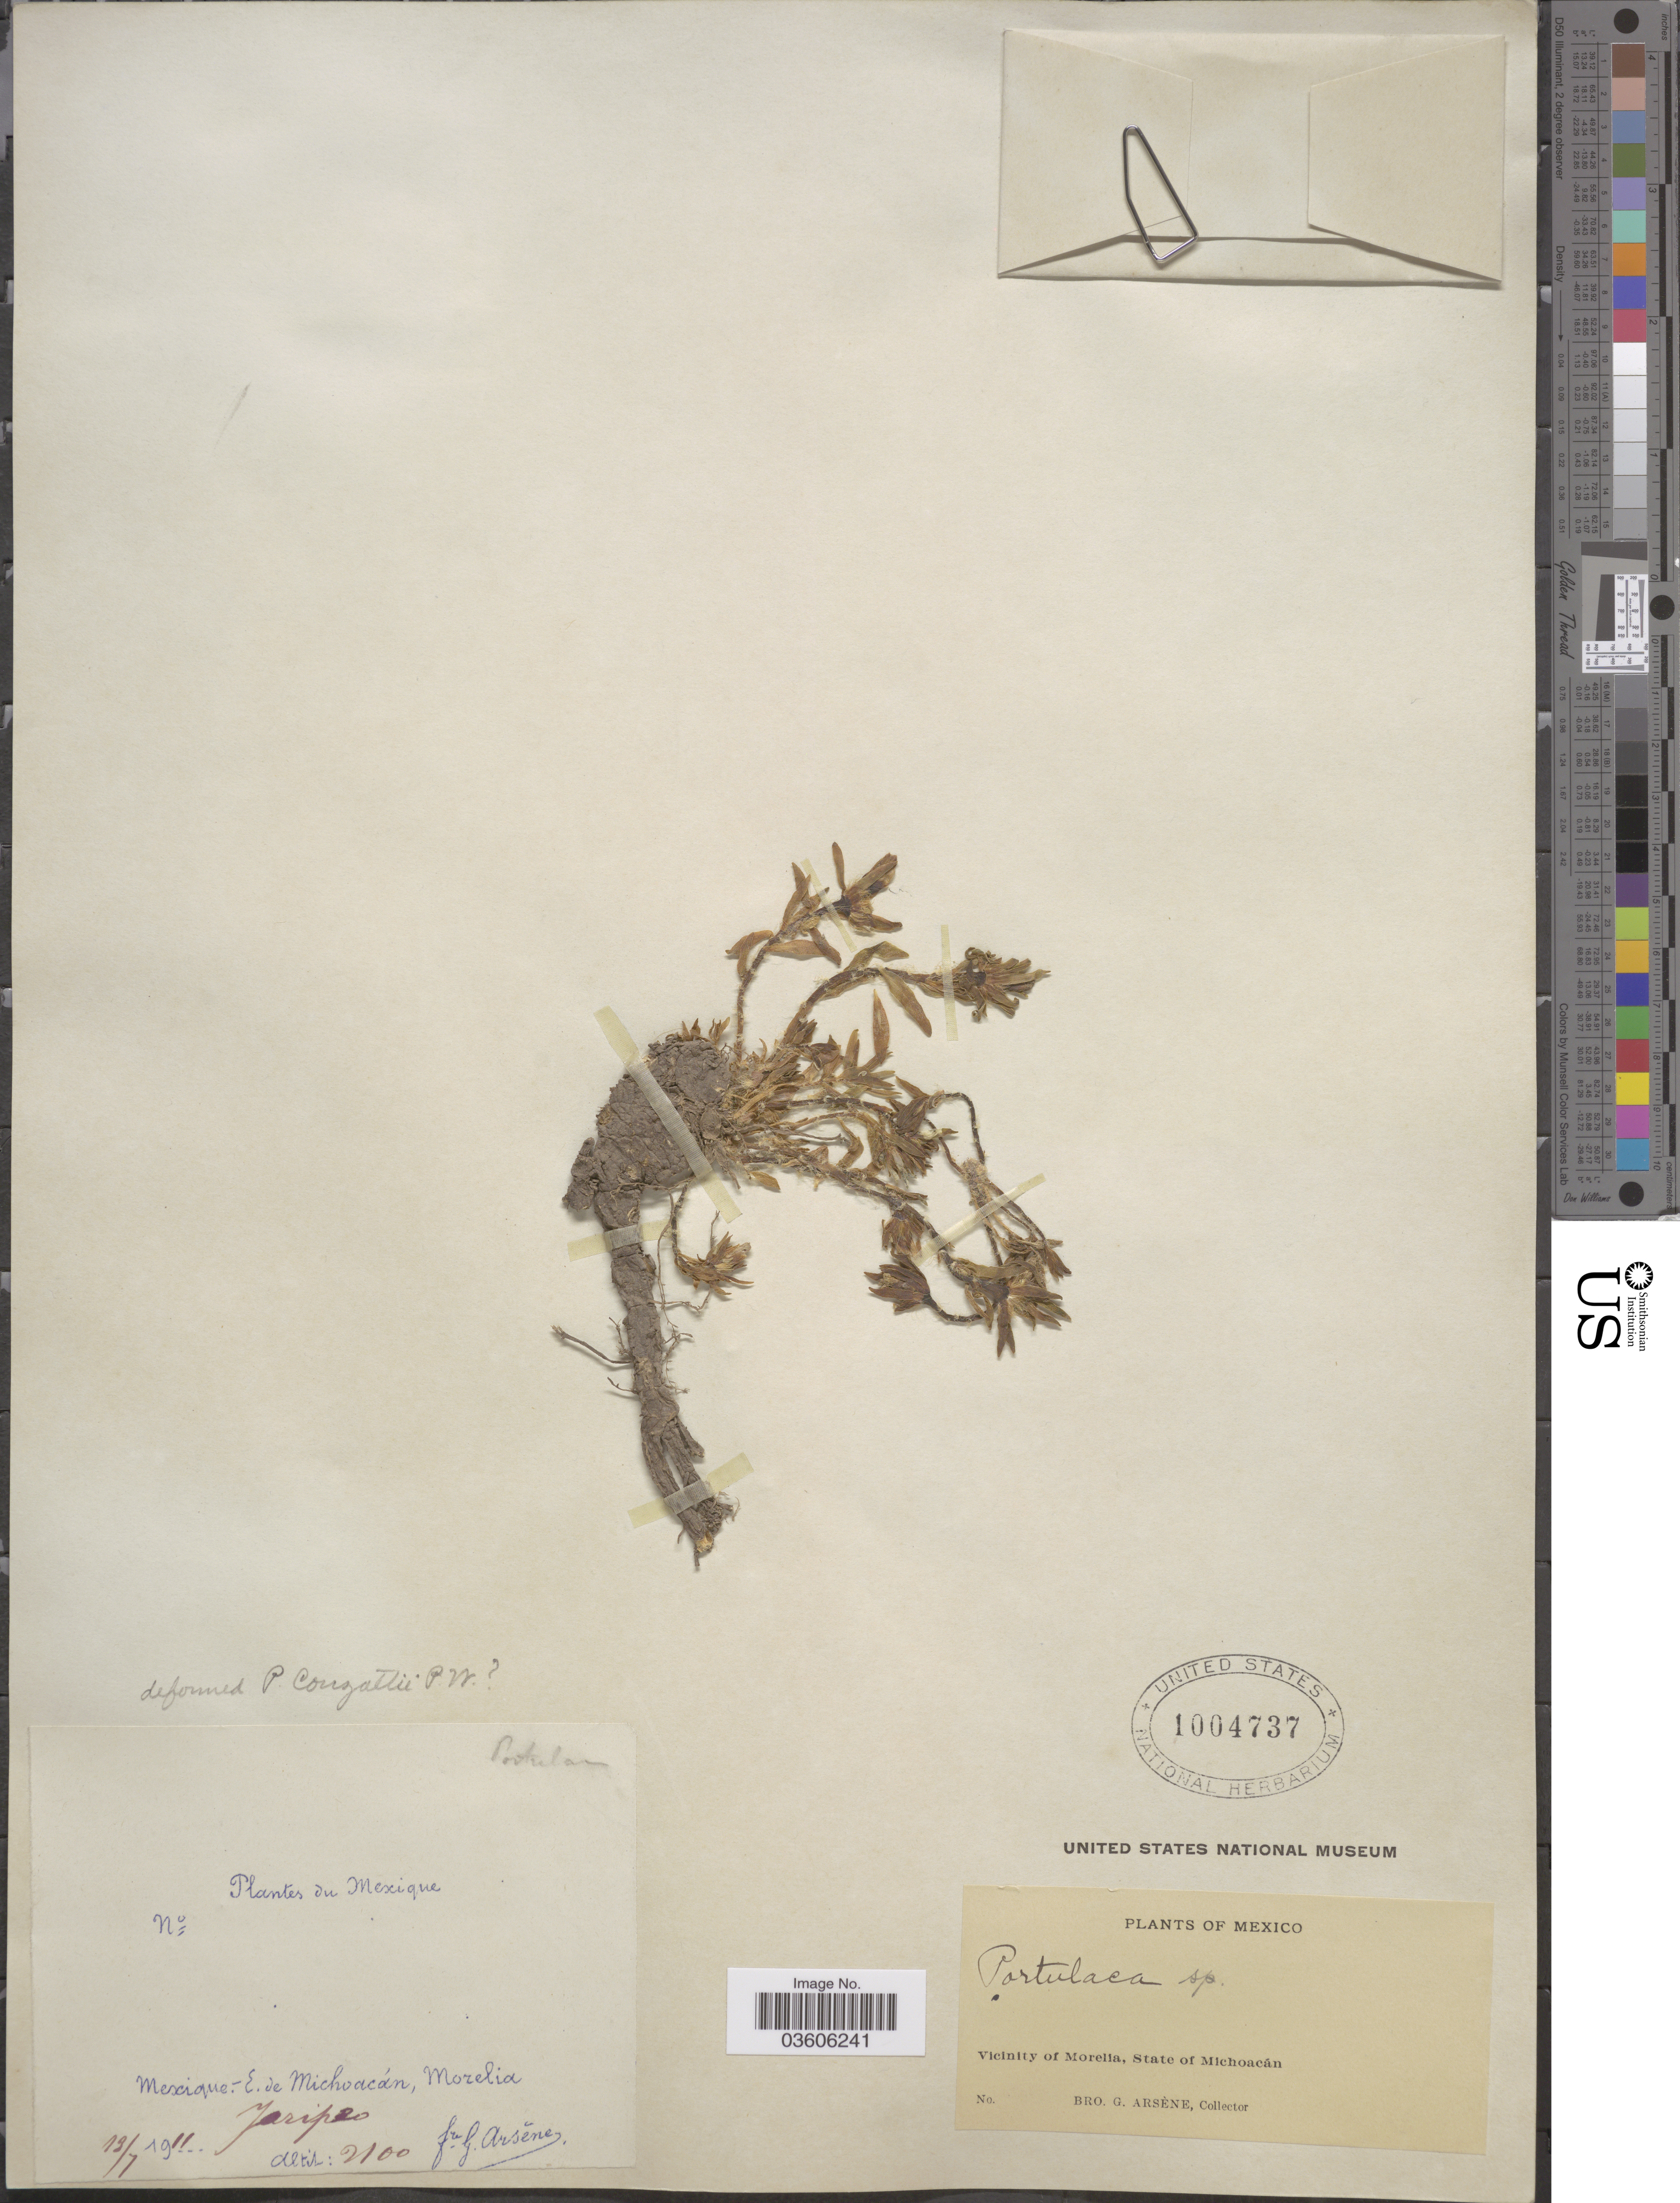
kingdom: Plantae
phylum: Tracheophyta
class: Magnoliopsida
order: Caryophyllales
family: Portulacaceae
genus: Portulaca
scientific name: Portulaca conzattii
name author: P. Wilson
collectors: Bro. G. Arsène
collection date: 1911-07-13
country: Mexico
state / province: Michoacán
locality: Vicinity of Morelia. Jaripeo.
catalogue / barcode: US 1004737